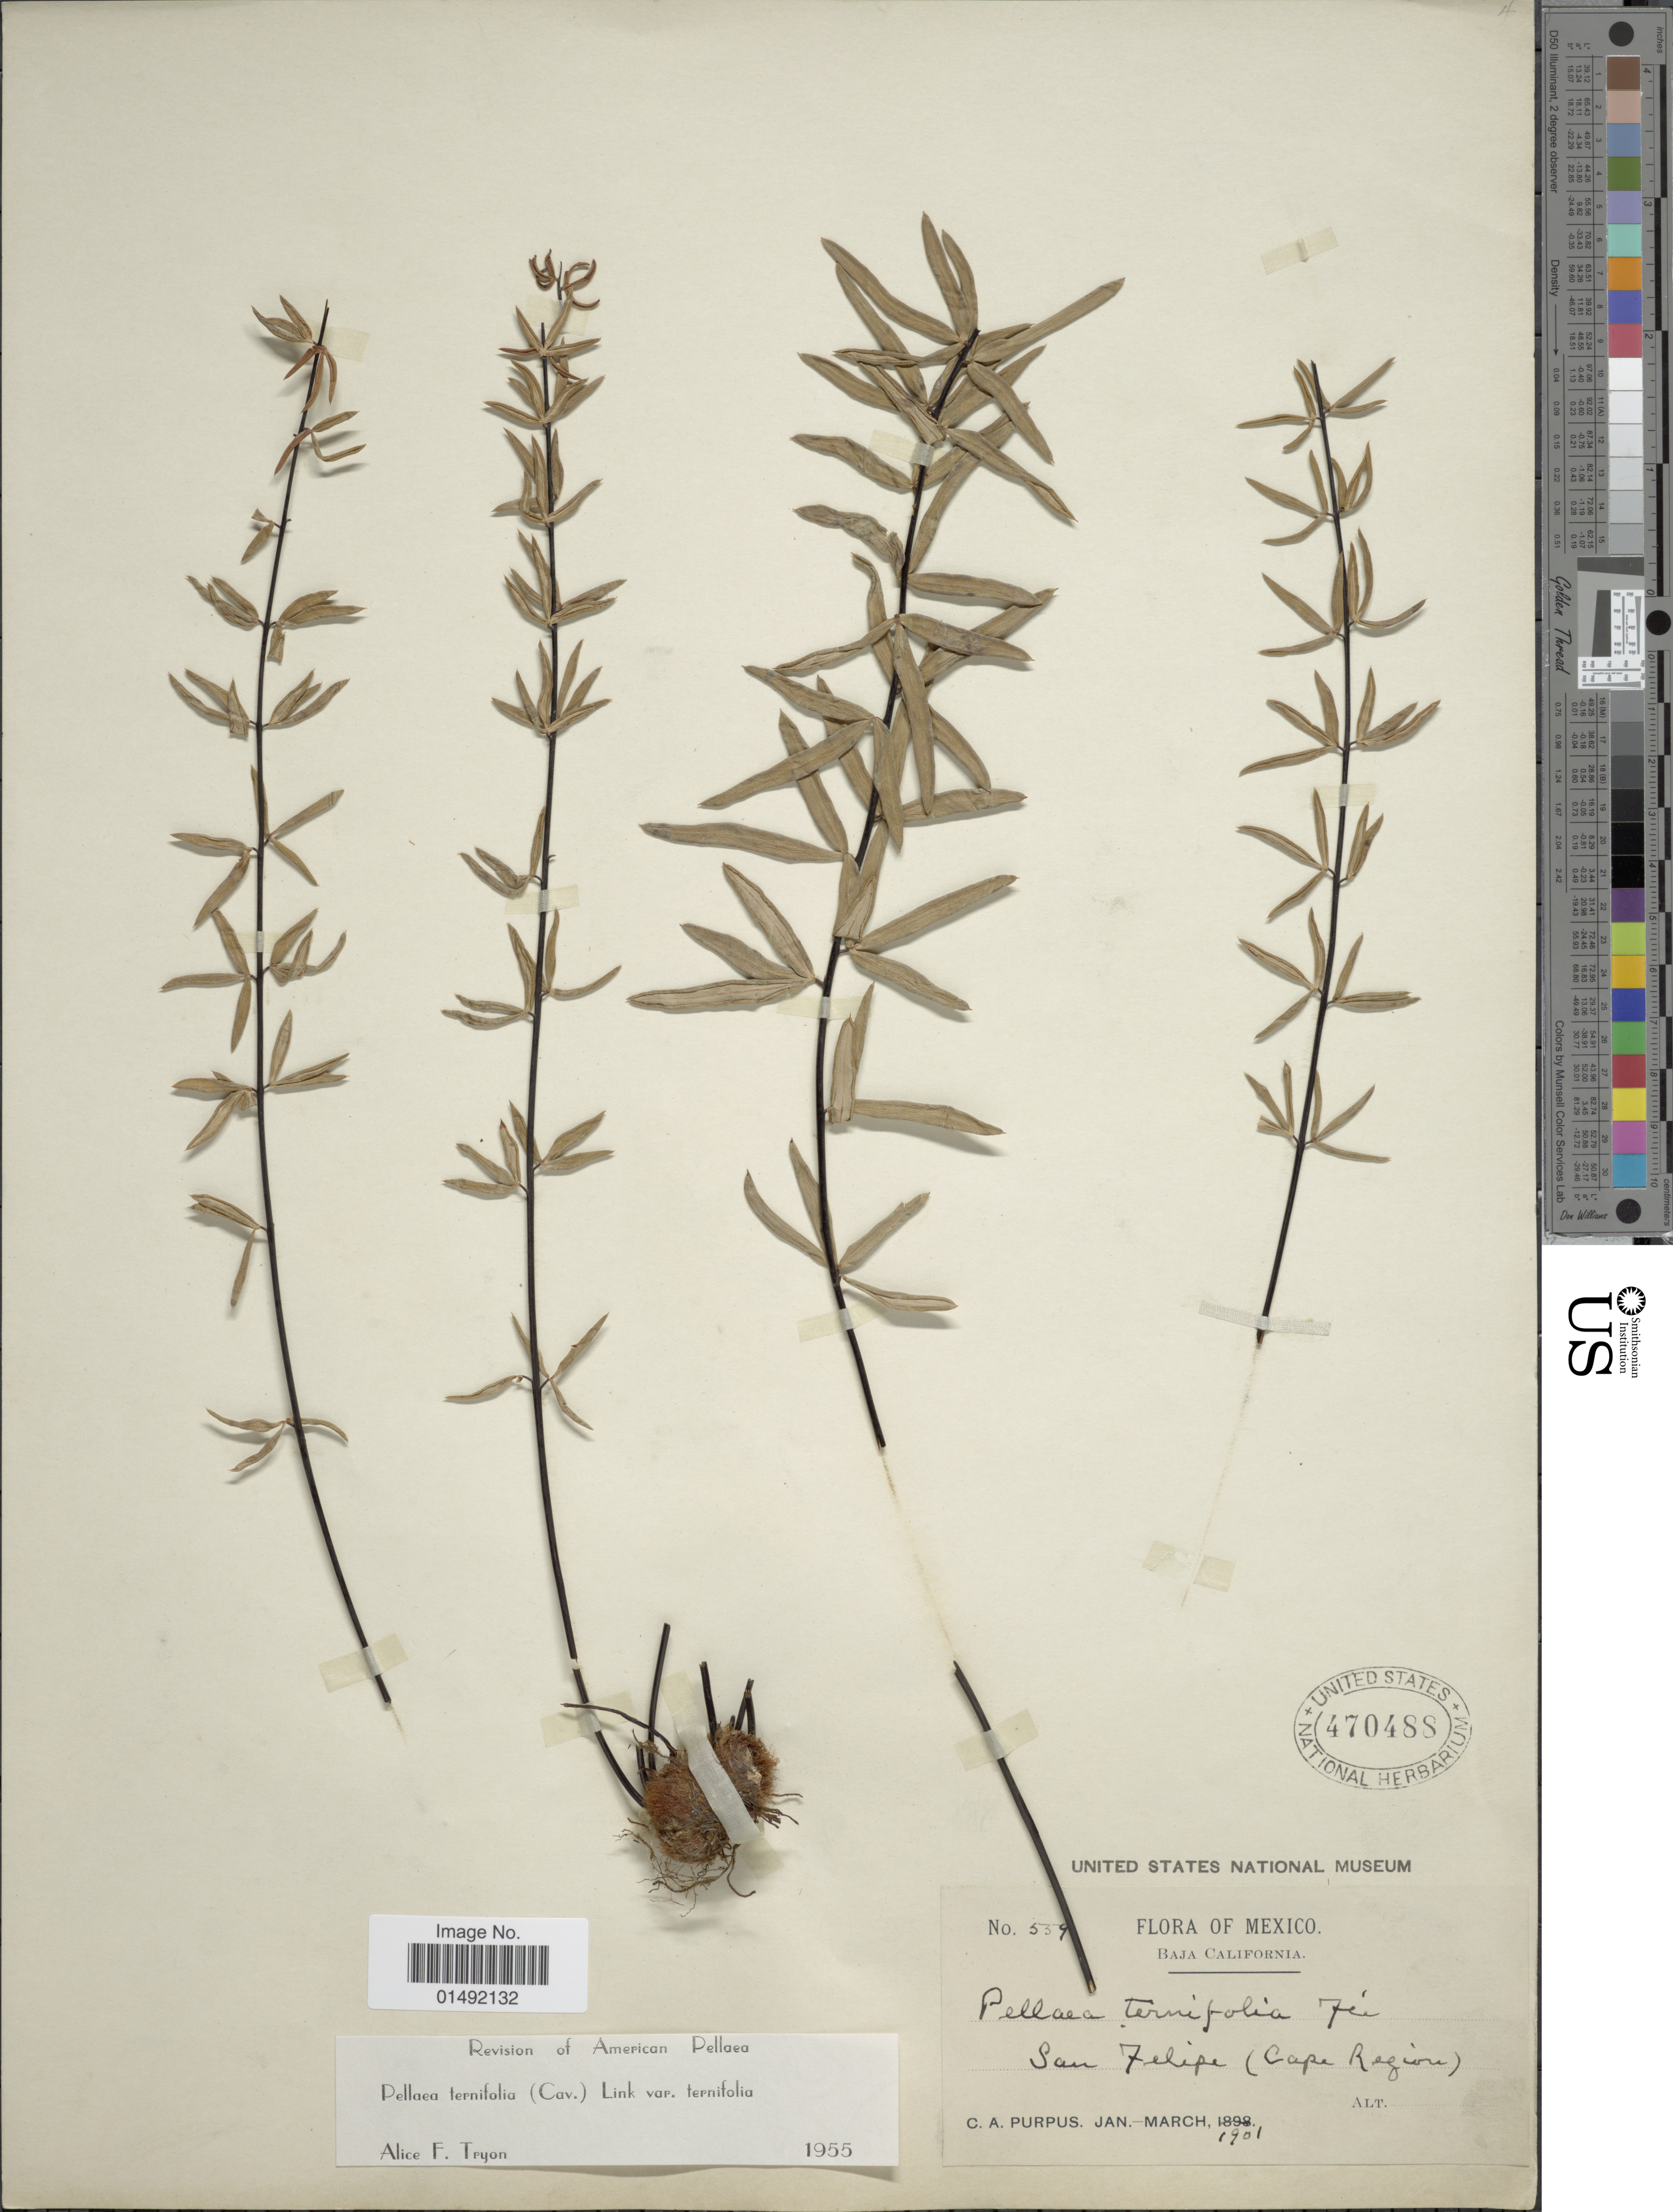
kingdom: Plantae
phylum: Tracheophyta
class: Polypodiopsida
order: Polypodiales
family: Pteridaceae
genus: Pellaea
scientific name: Pellaea ternifolia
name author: (Cav.) Link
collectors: C. A. Purpus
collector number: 559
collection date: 1901-01/1901-03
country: Mexico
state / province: Baja California Sur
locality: San felipe (Cape Region)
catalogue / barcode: US 470488